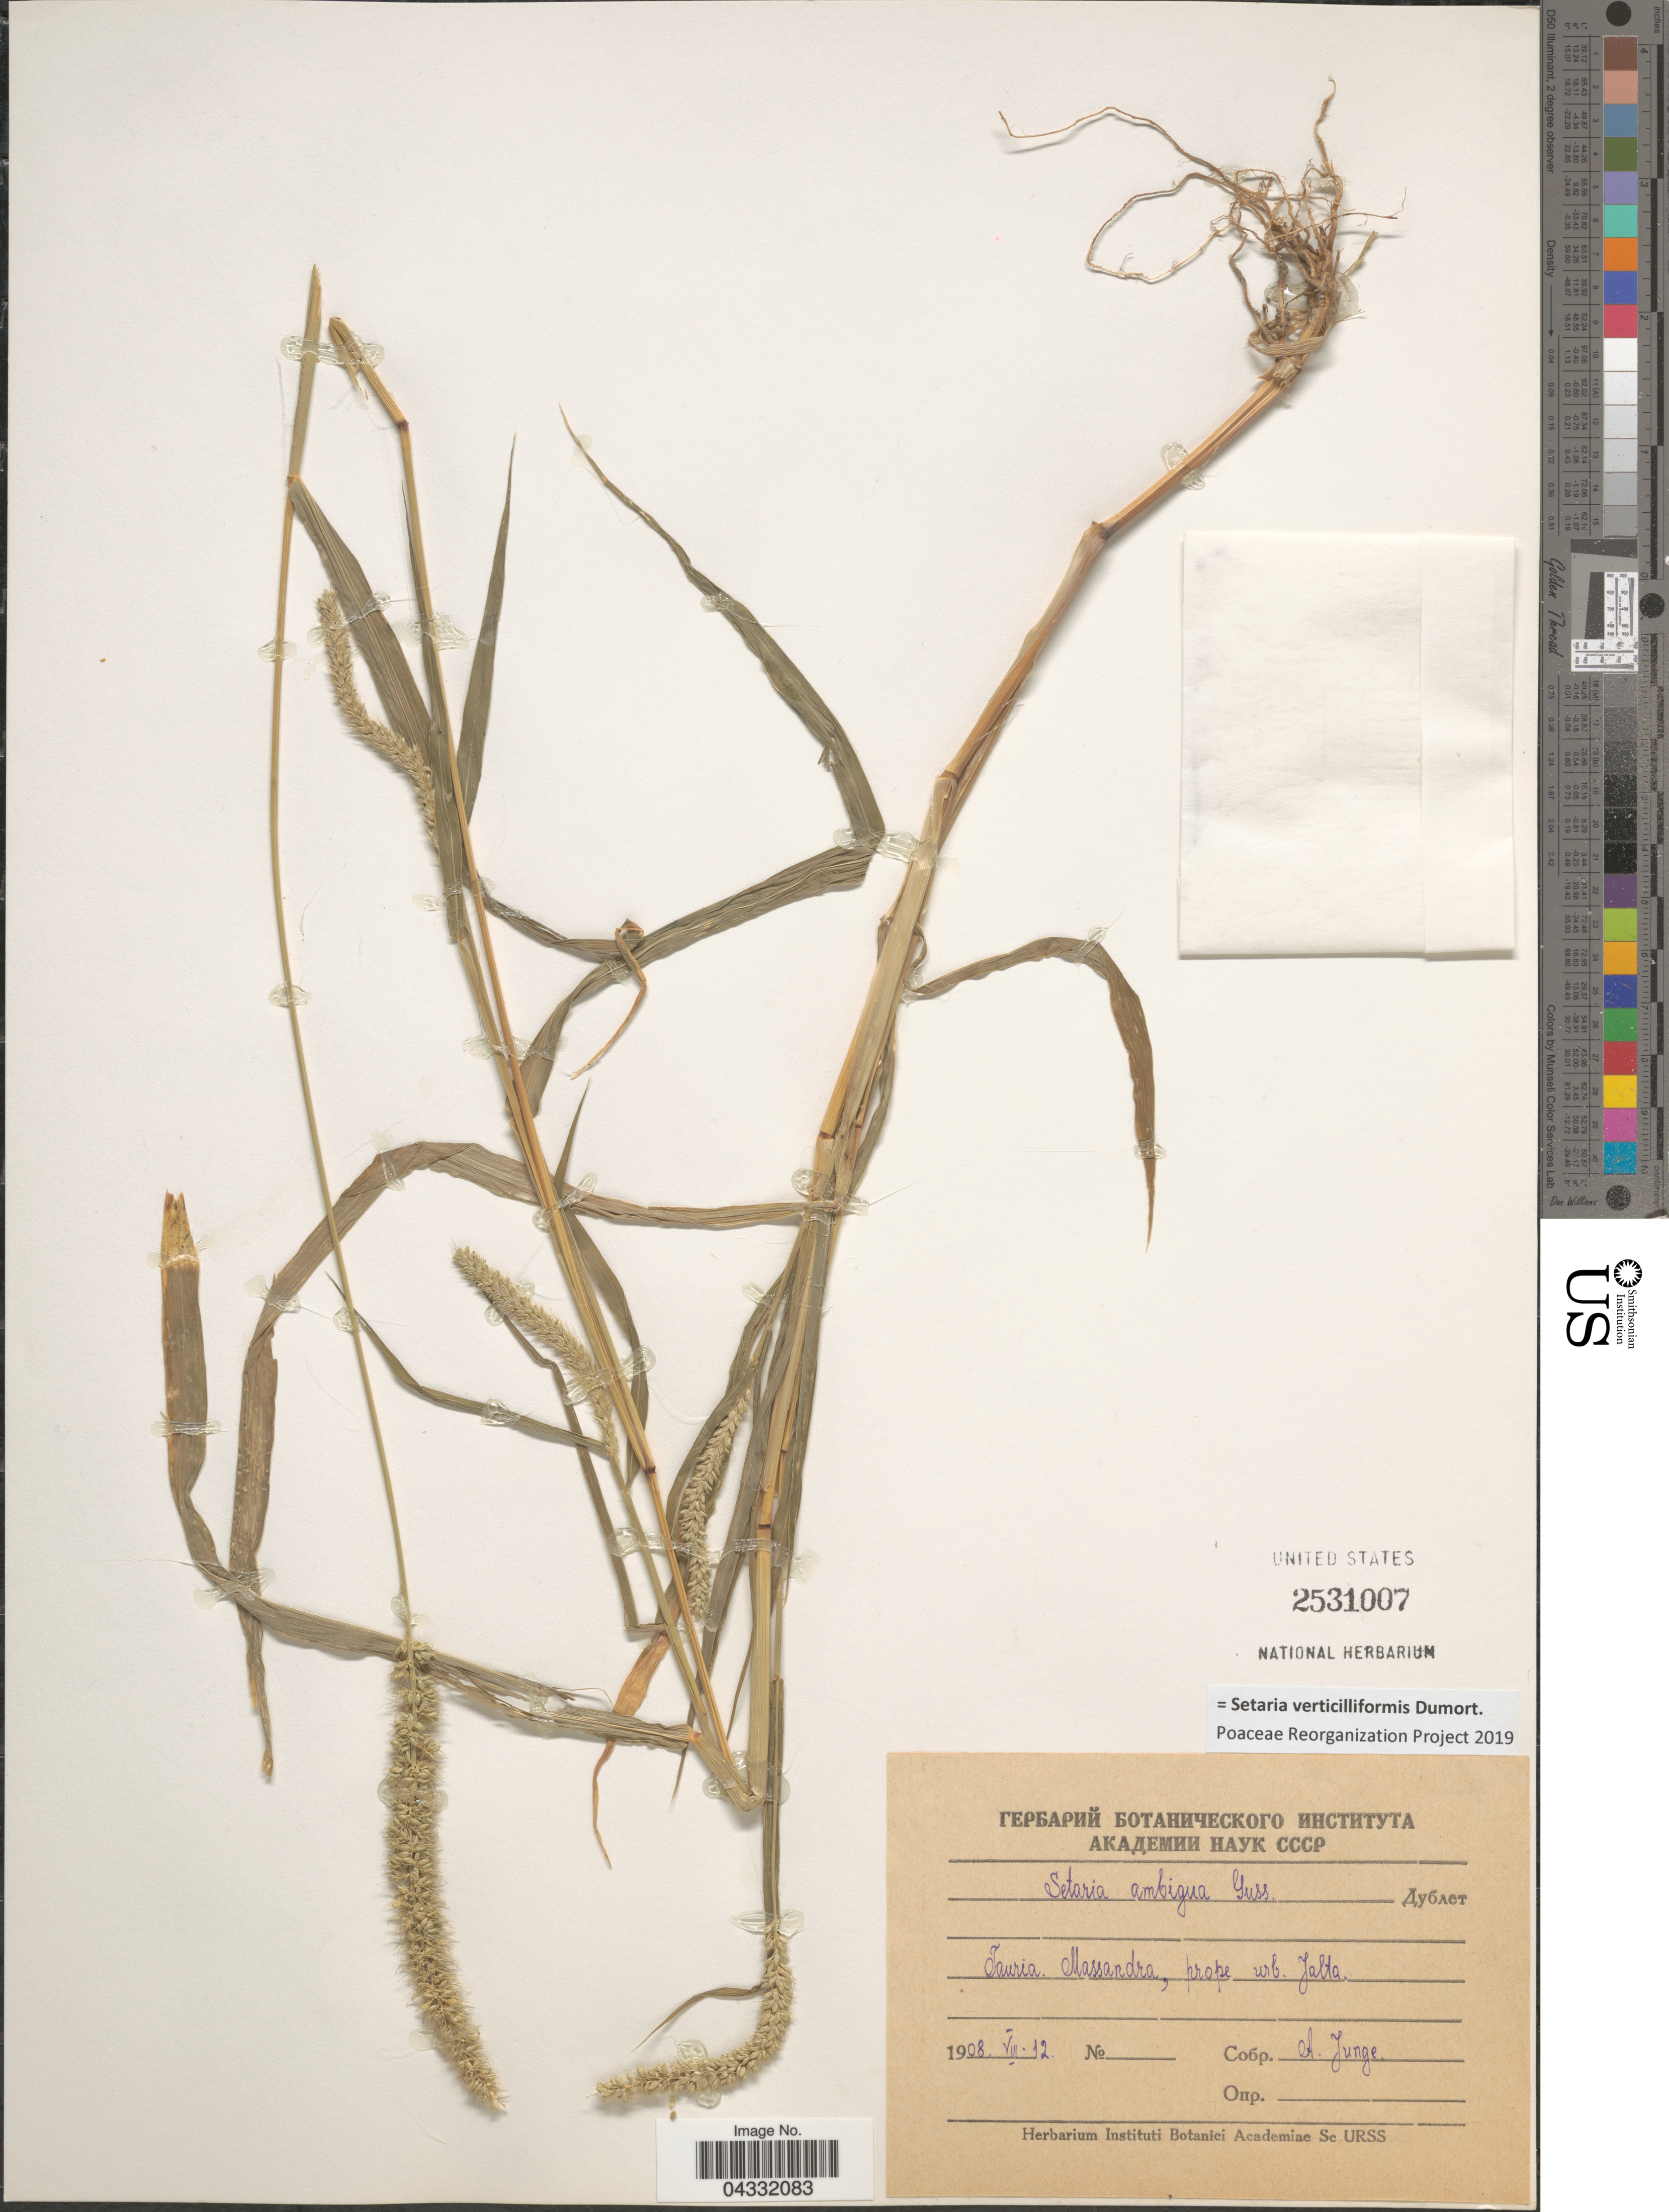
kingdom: Plantae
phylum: Tracheophyta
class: Liliopsida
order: Poales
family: Poaceae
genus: Setaria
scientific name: Setaria verticilliformis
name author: Dumort.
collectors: A. Junge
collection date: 1908-08-12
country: Ukraine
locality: Tauria. Massandra, prope urb. Jalta.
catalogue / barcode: US 2531007